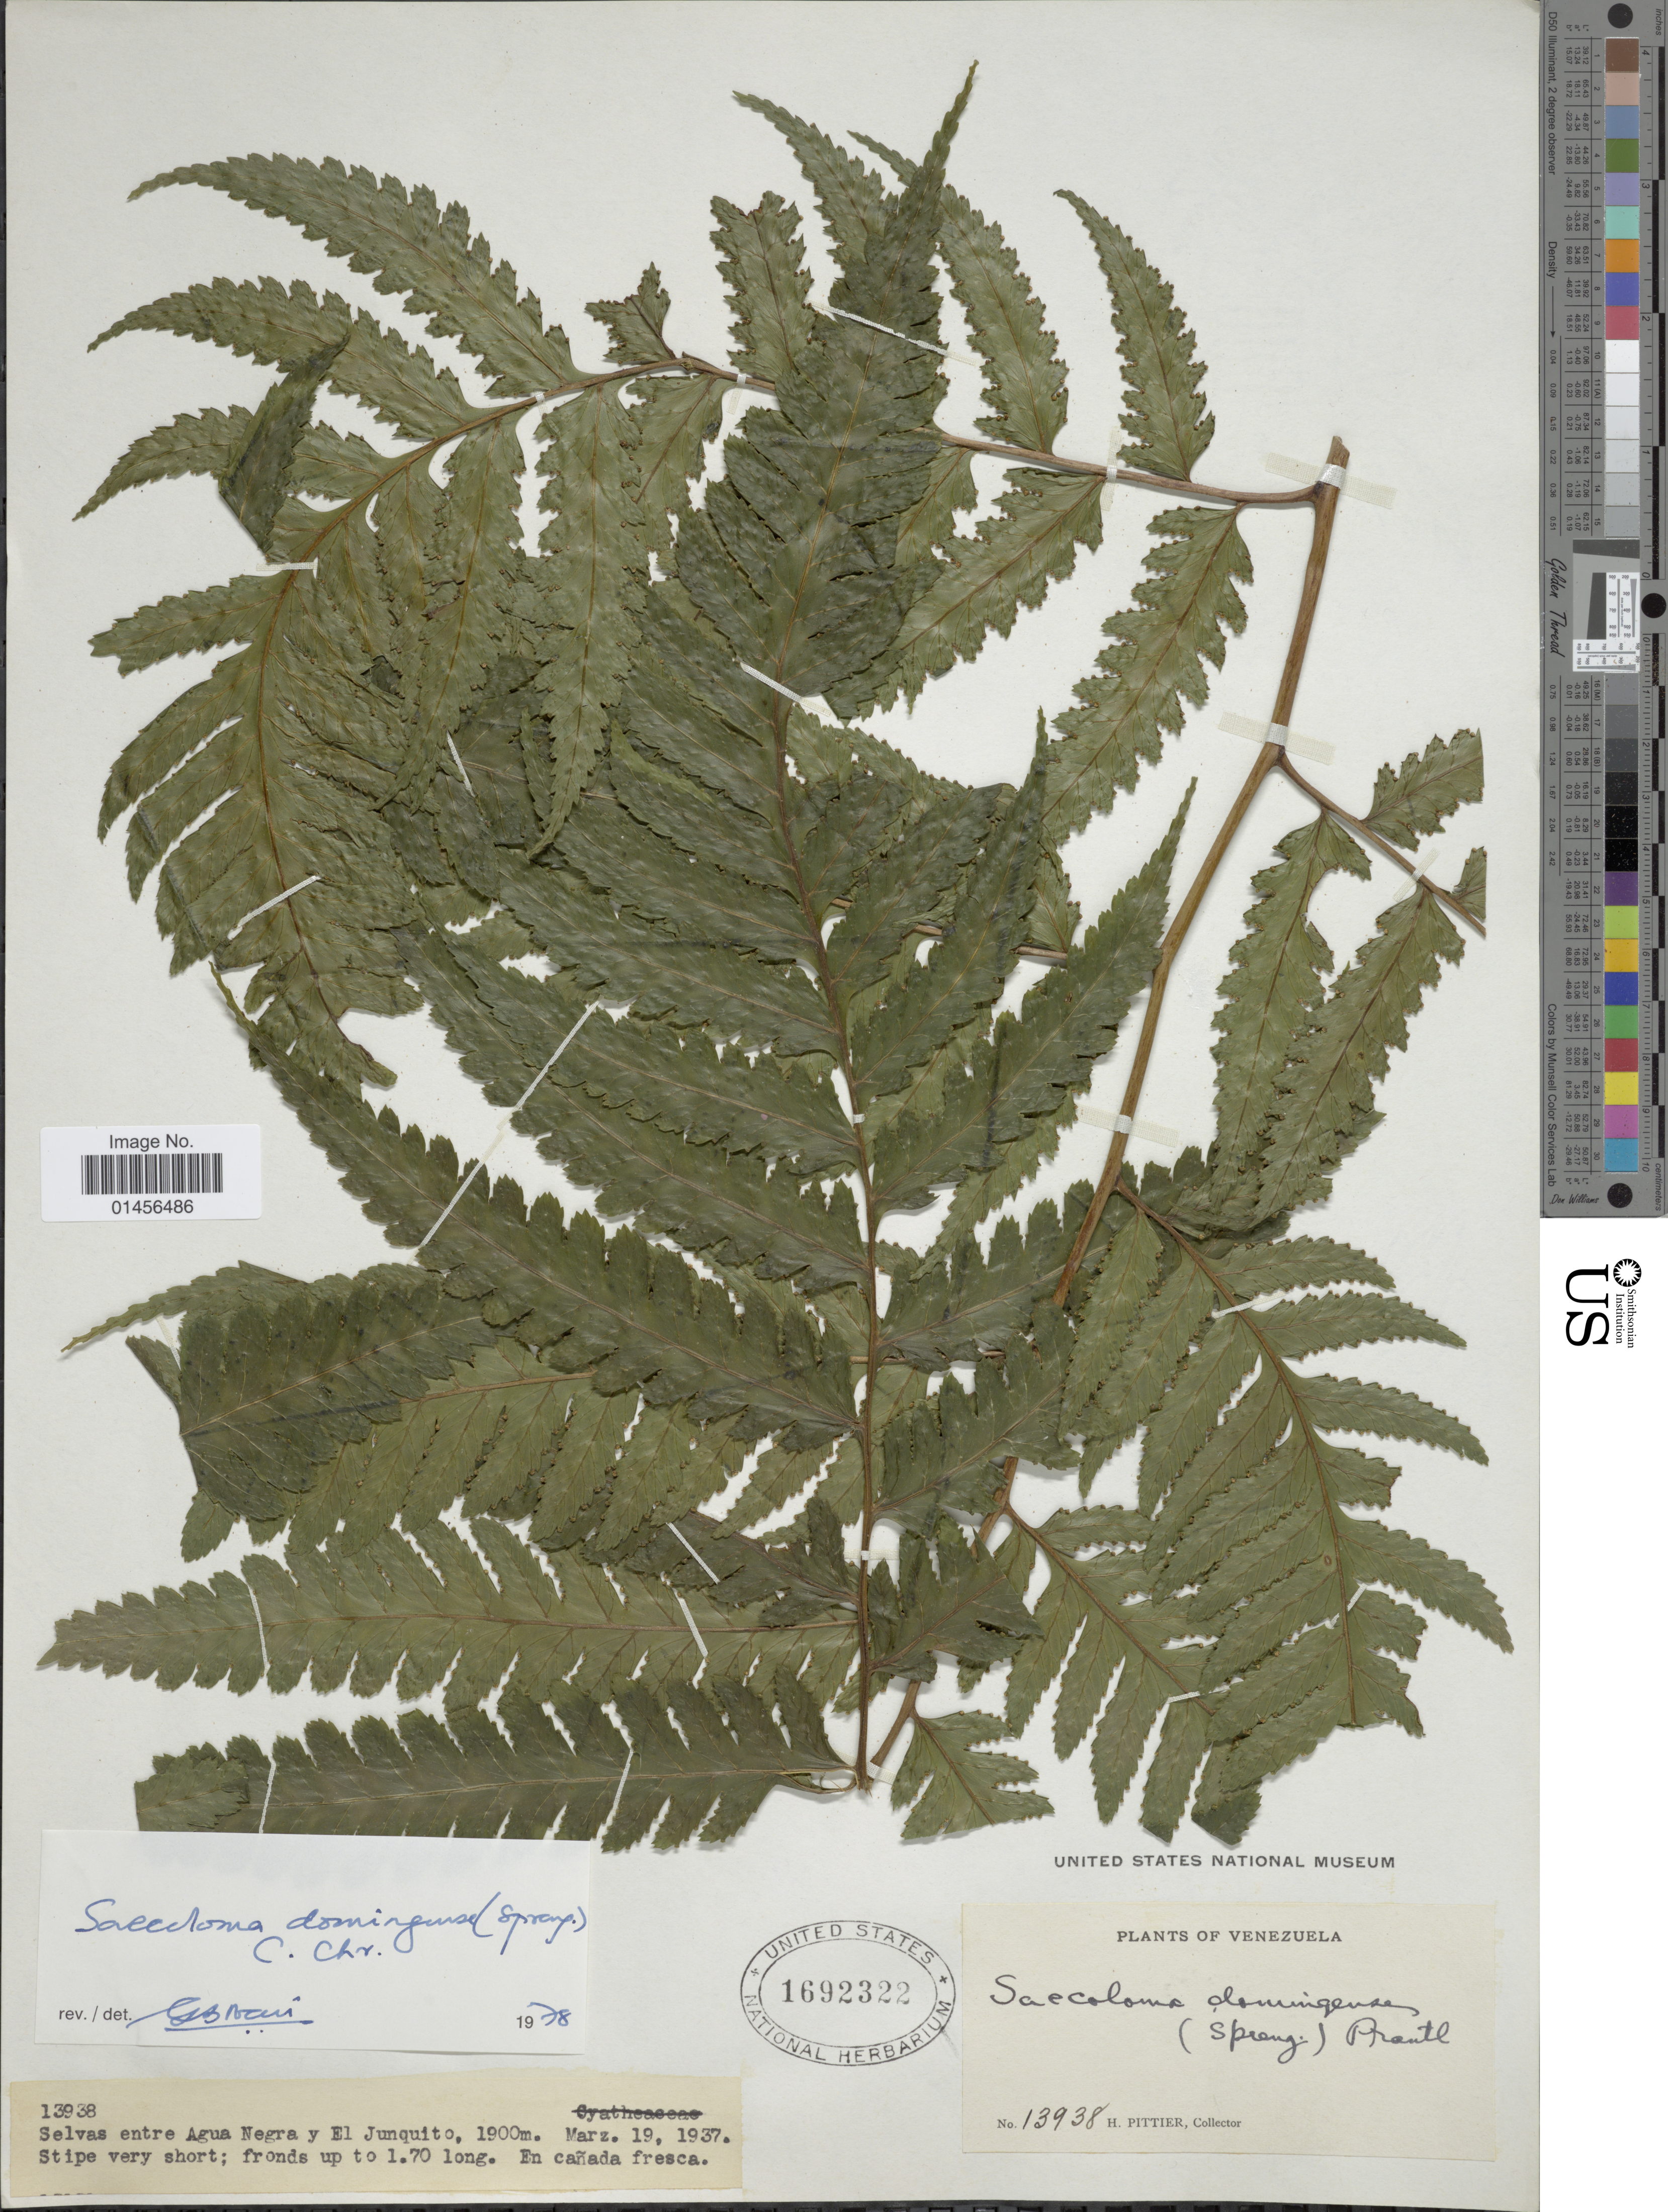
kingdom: Plantae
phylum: Tracheophyta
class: Polypodiopsida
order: Polypodiales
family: Saccolomataceae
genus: Saccoloma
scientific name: Saccoloma domingense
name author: (Spreng.) C. Chr.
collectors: H. F. Pittier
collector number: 13938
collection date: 1937-03-19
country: Venezuela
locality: Selvas entre Agua Negra y El Junquito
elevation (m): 1900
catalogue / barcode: US 1692322